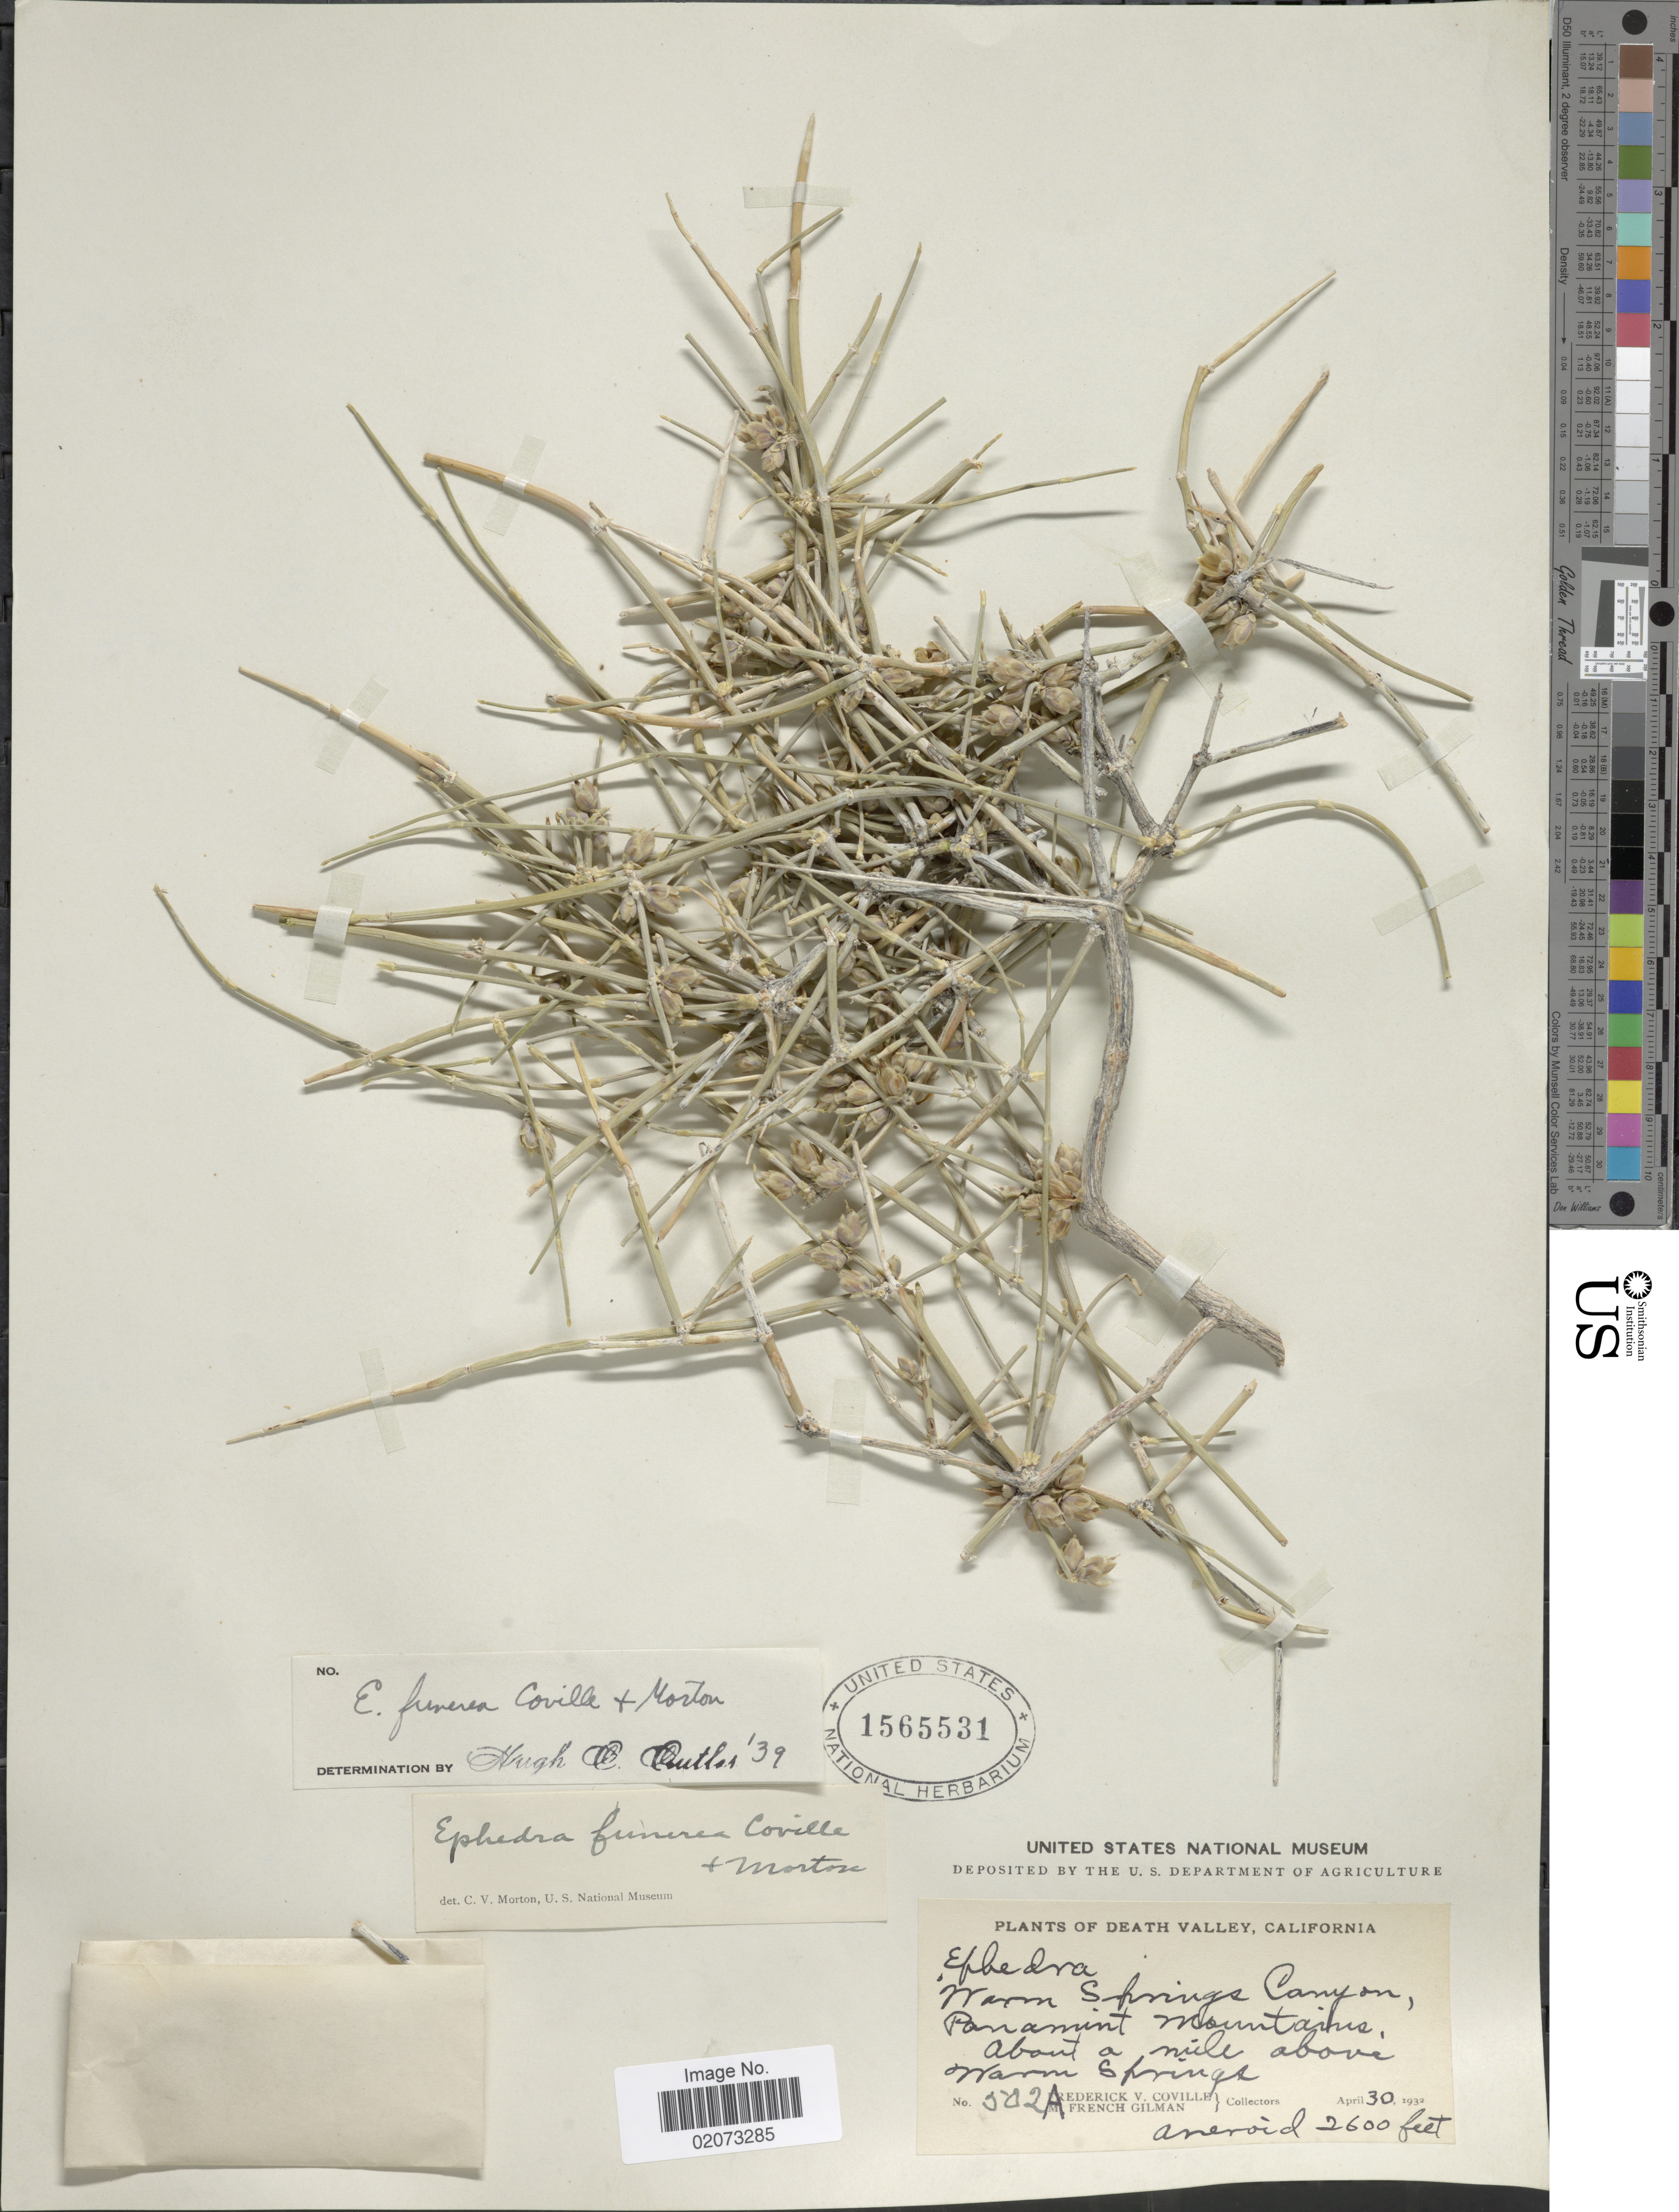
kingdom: Plantae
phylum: Tracheophyta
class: Gnetopsida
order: Ephedrales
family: Ephedraceae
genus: Ephedra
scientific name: Ephedra funerea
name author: Coville & C.V. Morton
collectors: F. V. Coville & M. F. Gilman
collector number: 502A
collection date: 1932-04-30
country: United States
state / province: California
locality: Death Valley. Warm Springs Canyon, Panamint Mountains, about a mile above Warm Springs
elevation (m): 792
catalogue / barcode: US 1565531